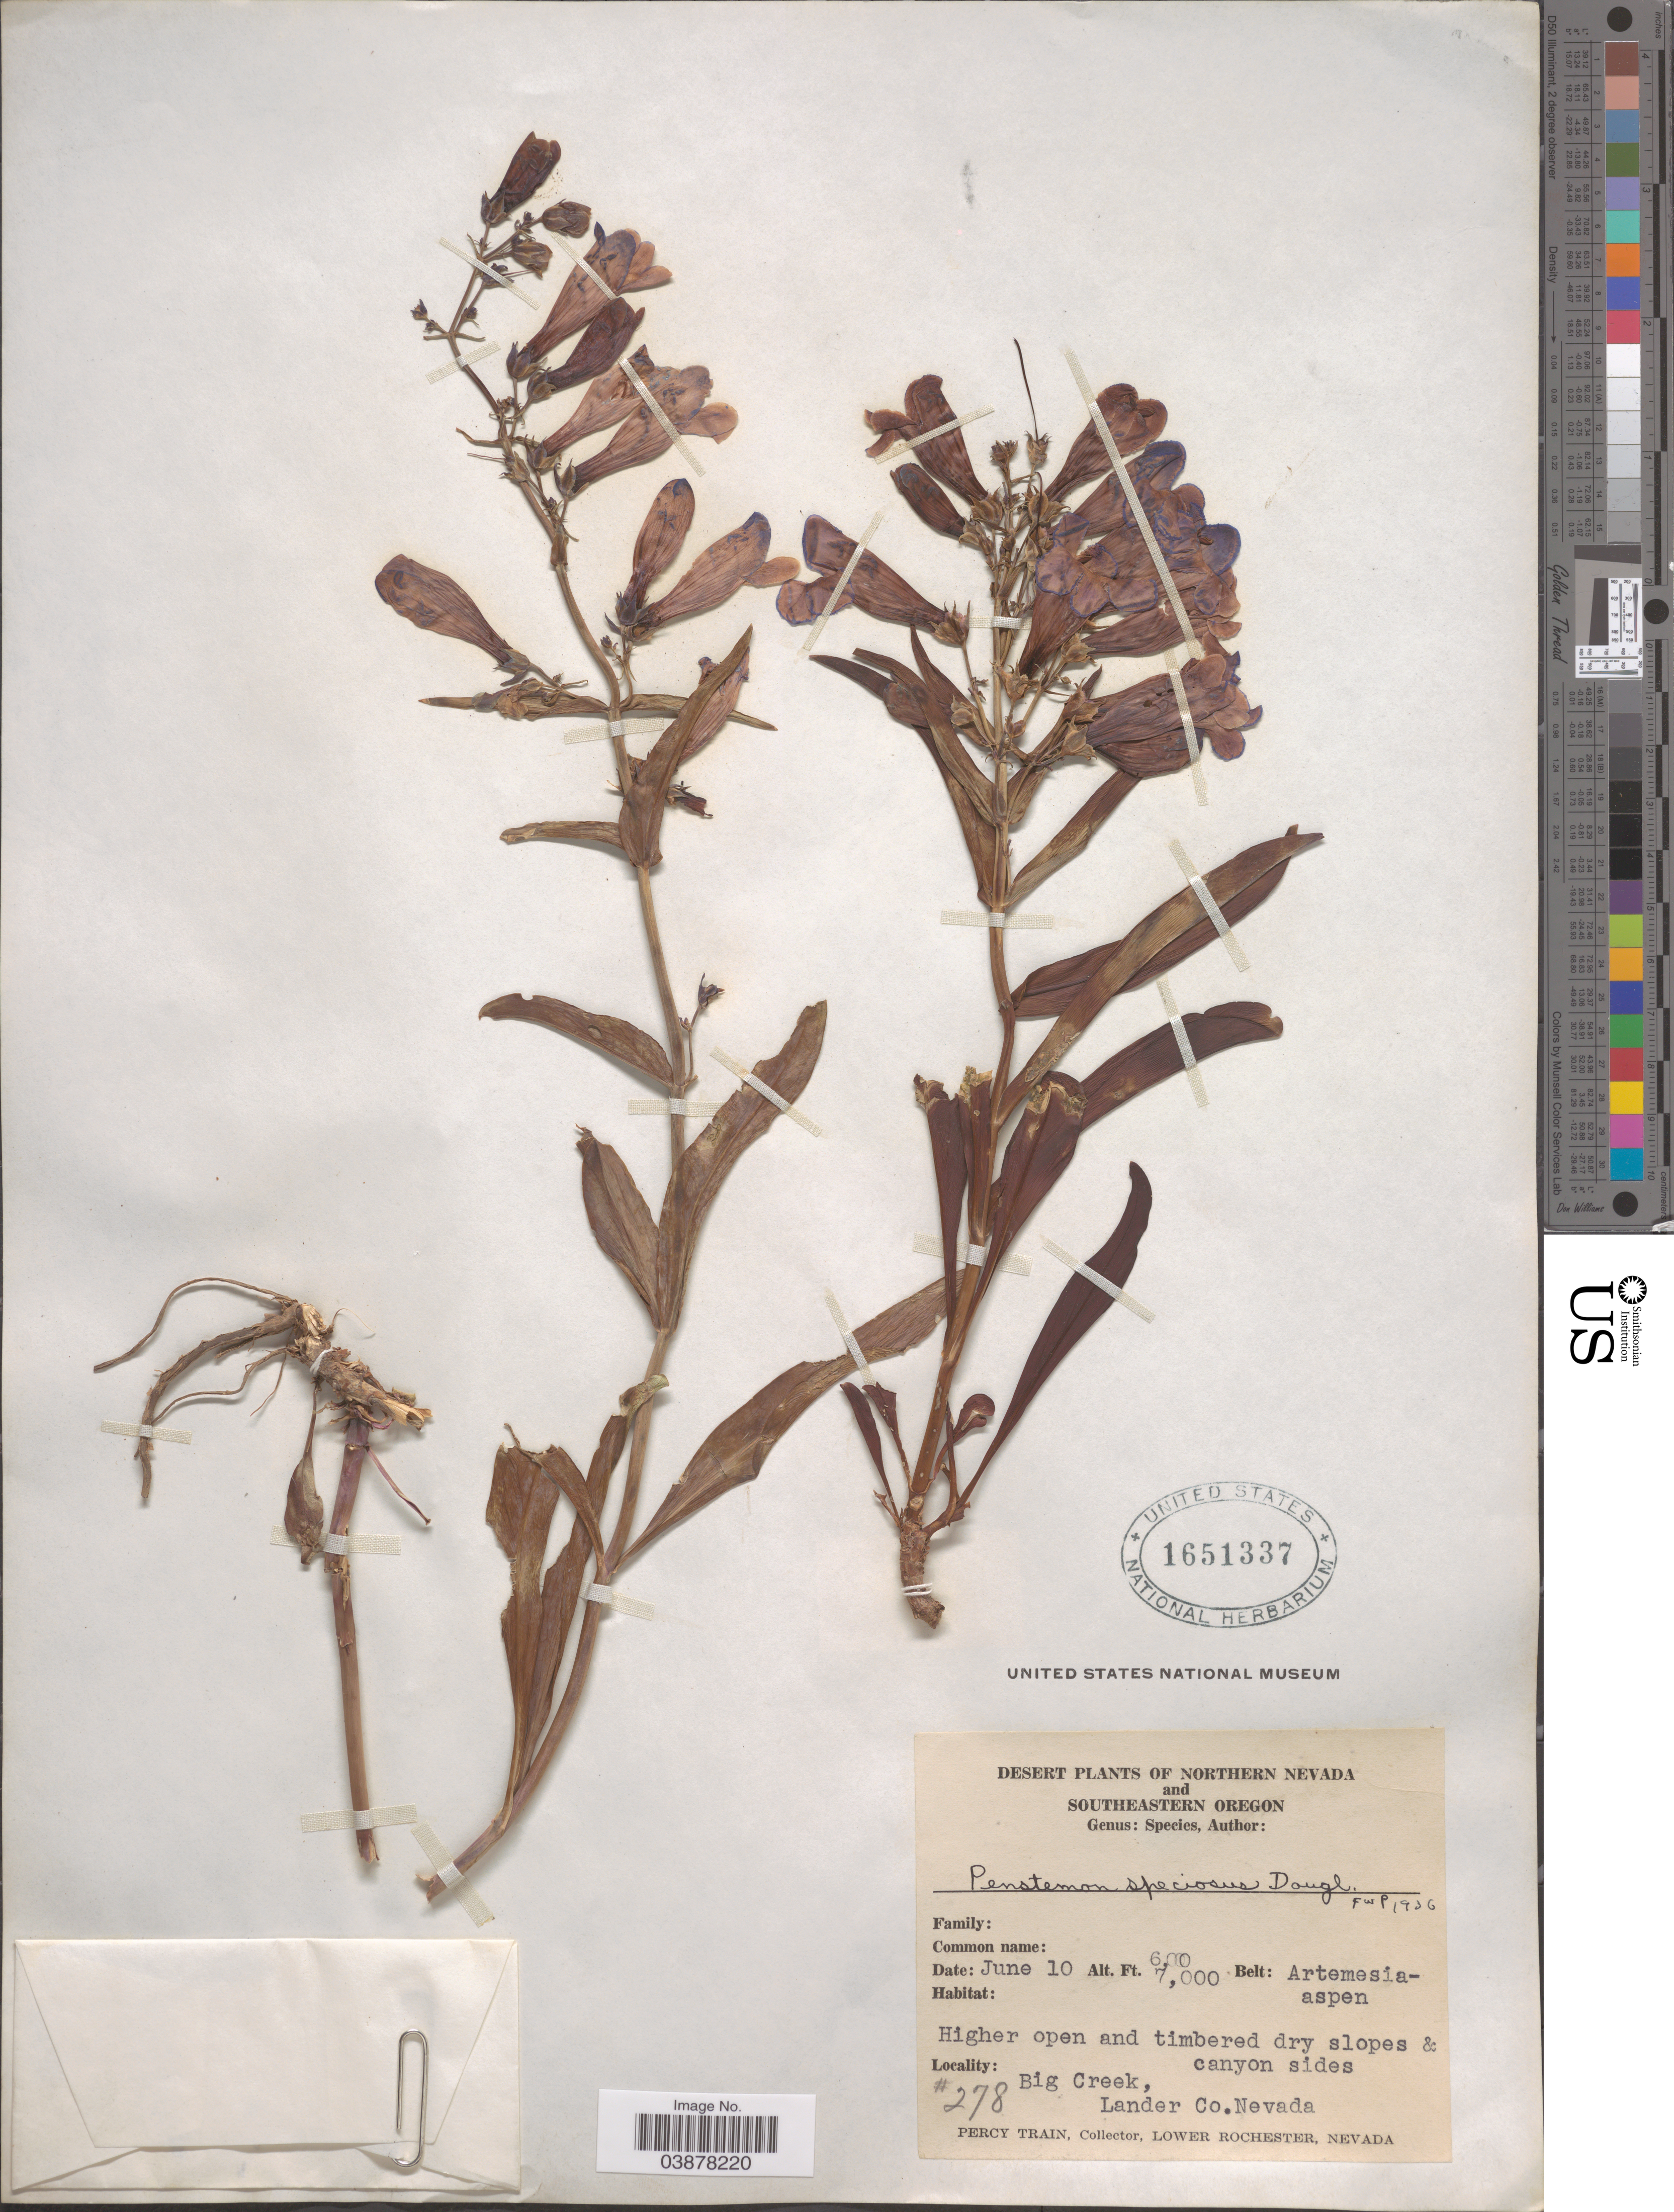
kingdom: Plantae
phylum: Tracheophyta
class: Magnoliopsida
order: Lamiales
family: Plantaginaceae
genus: Penstemon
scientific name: Penstemon speciosus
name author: Douglas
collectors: P. Train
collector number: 278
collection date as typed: Transcribed d/m/y: /6/10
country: United States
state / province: Nevada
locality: Northern Nevada. Big Creek, Lander Co.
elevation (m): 1829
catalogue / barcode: US 1651337